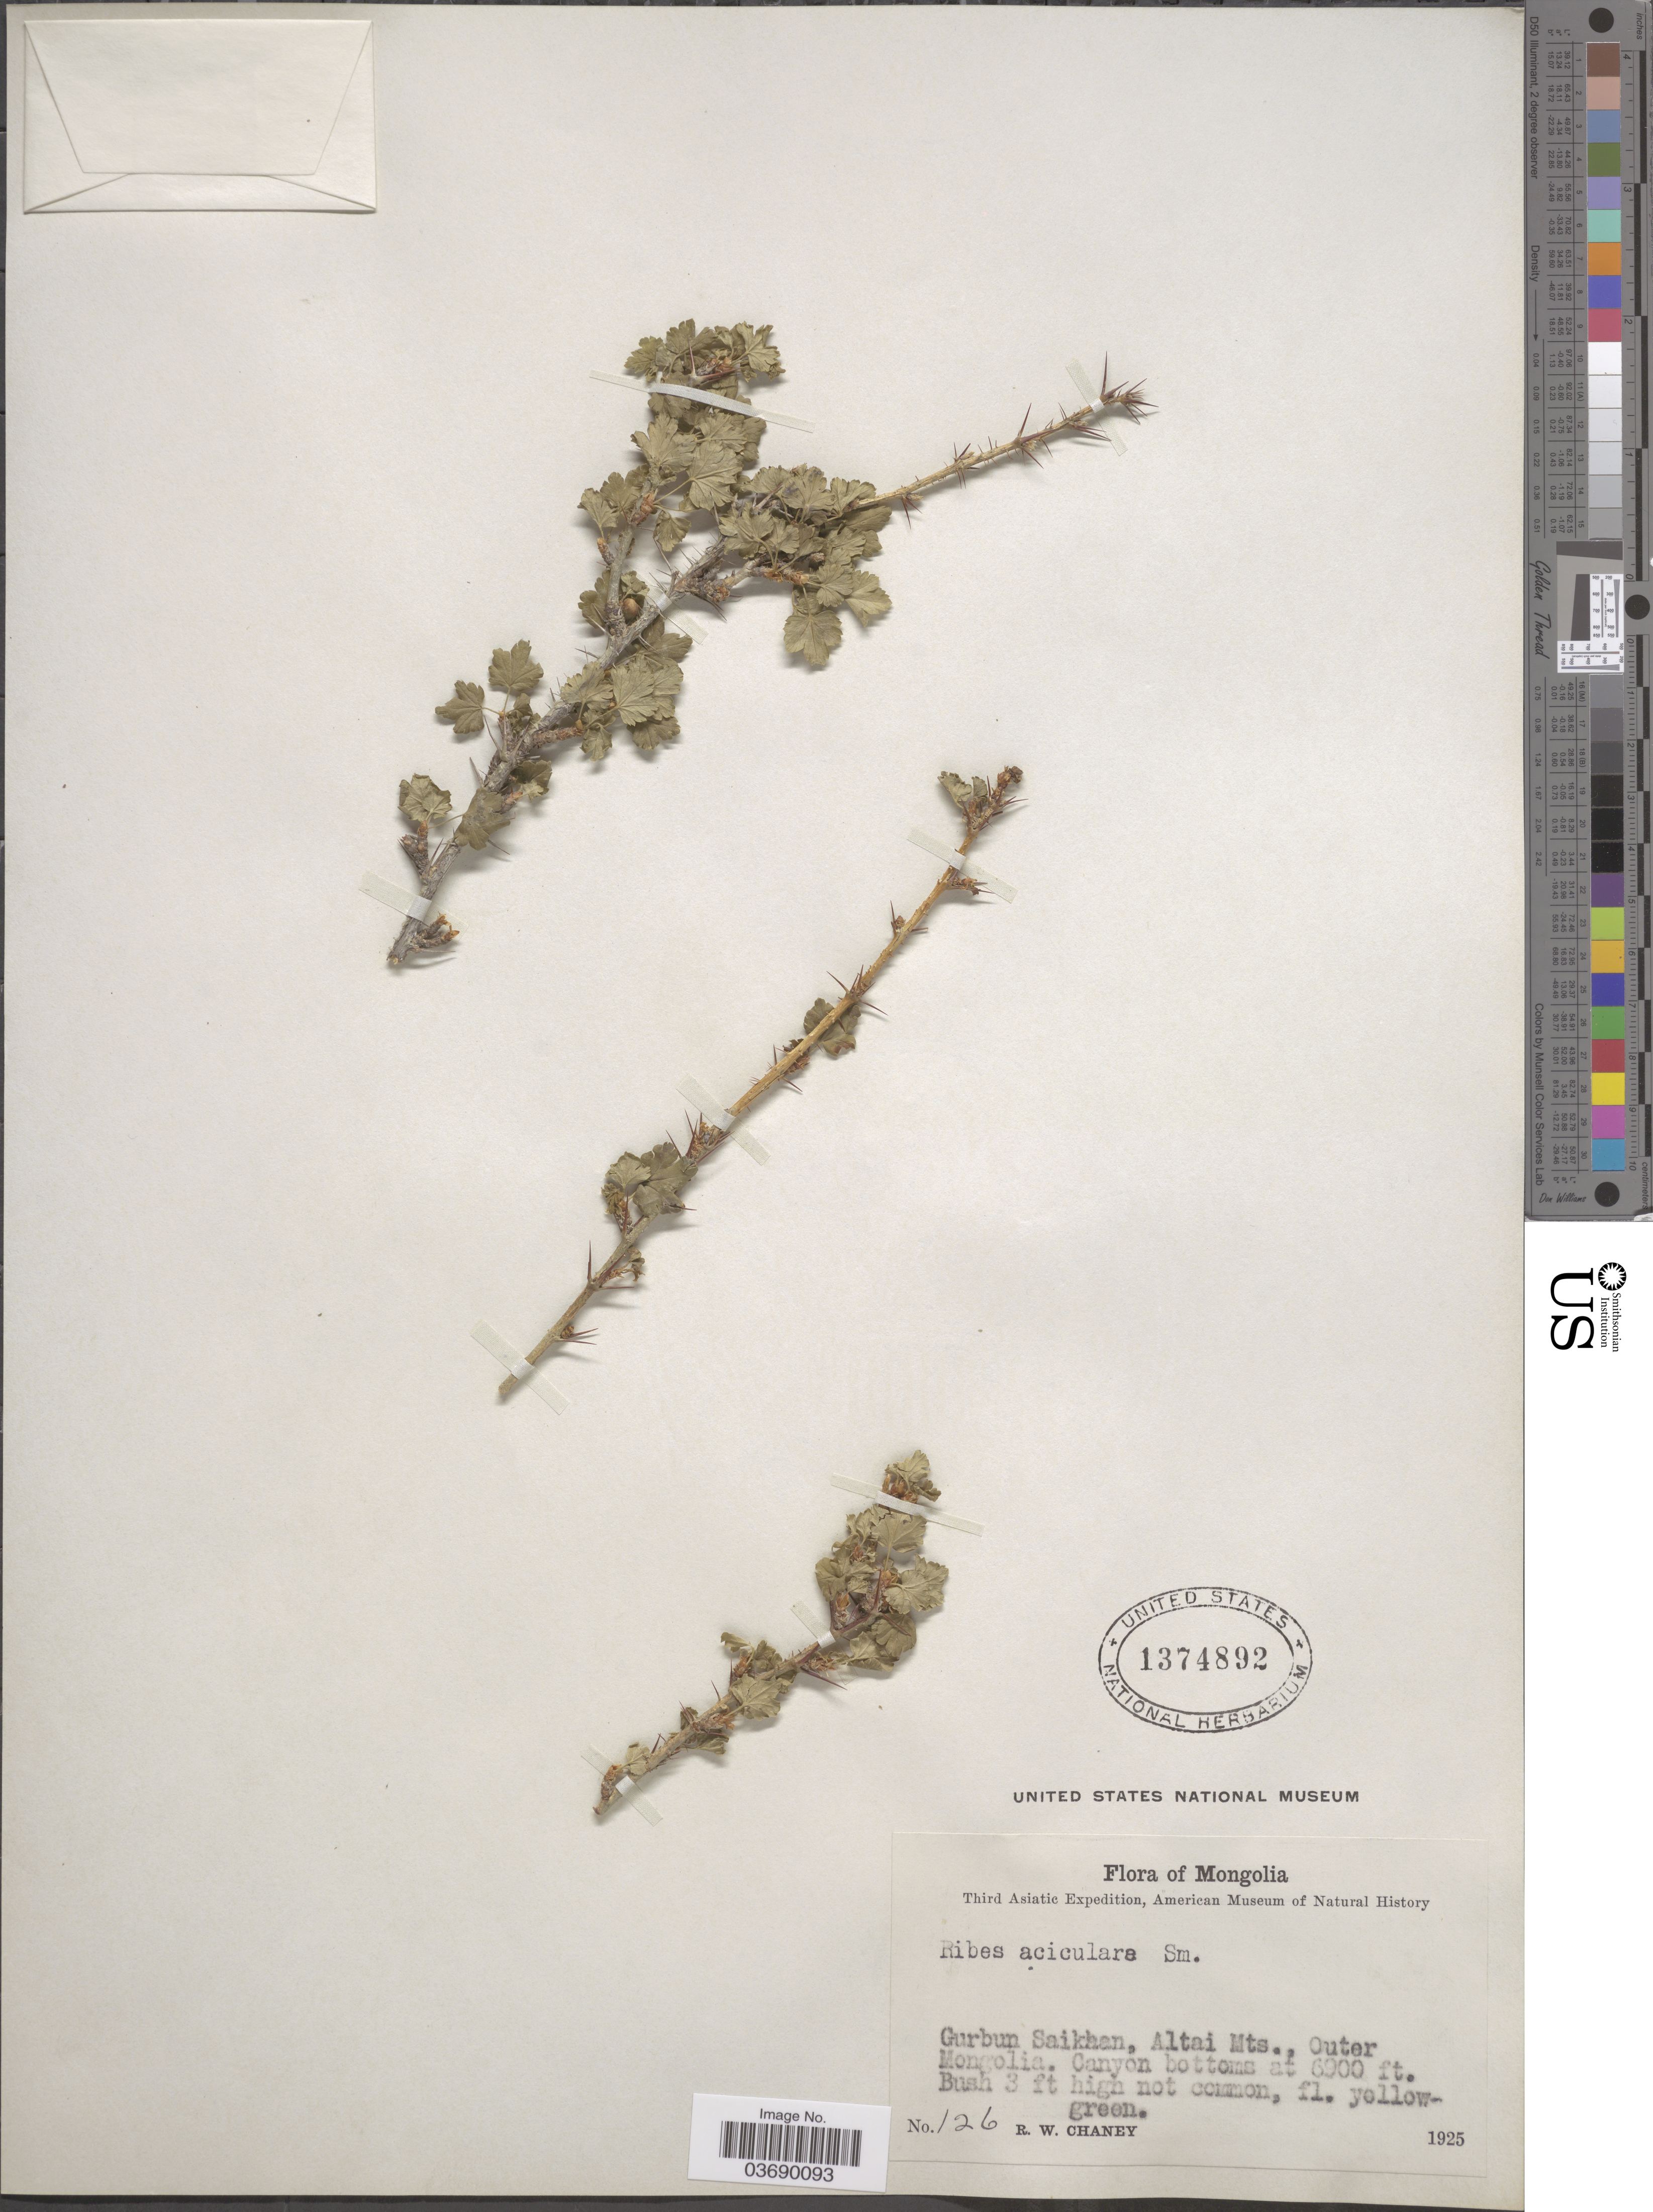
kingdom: Plantae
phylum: Tracheophyta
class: Magnoliopsida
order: Saxifragales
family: Grossulariaceae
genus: Ribes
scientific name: Ribes aciculare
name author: Sm.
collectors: R. Chaney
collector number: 126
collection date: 1925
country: Mongolia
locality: Gurbun Saikhan, Altai Mts., Outer Mongolia.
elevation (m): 2103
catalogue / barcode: US 1374892